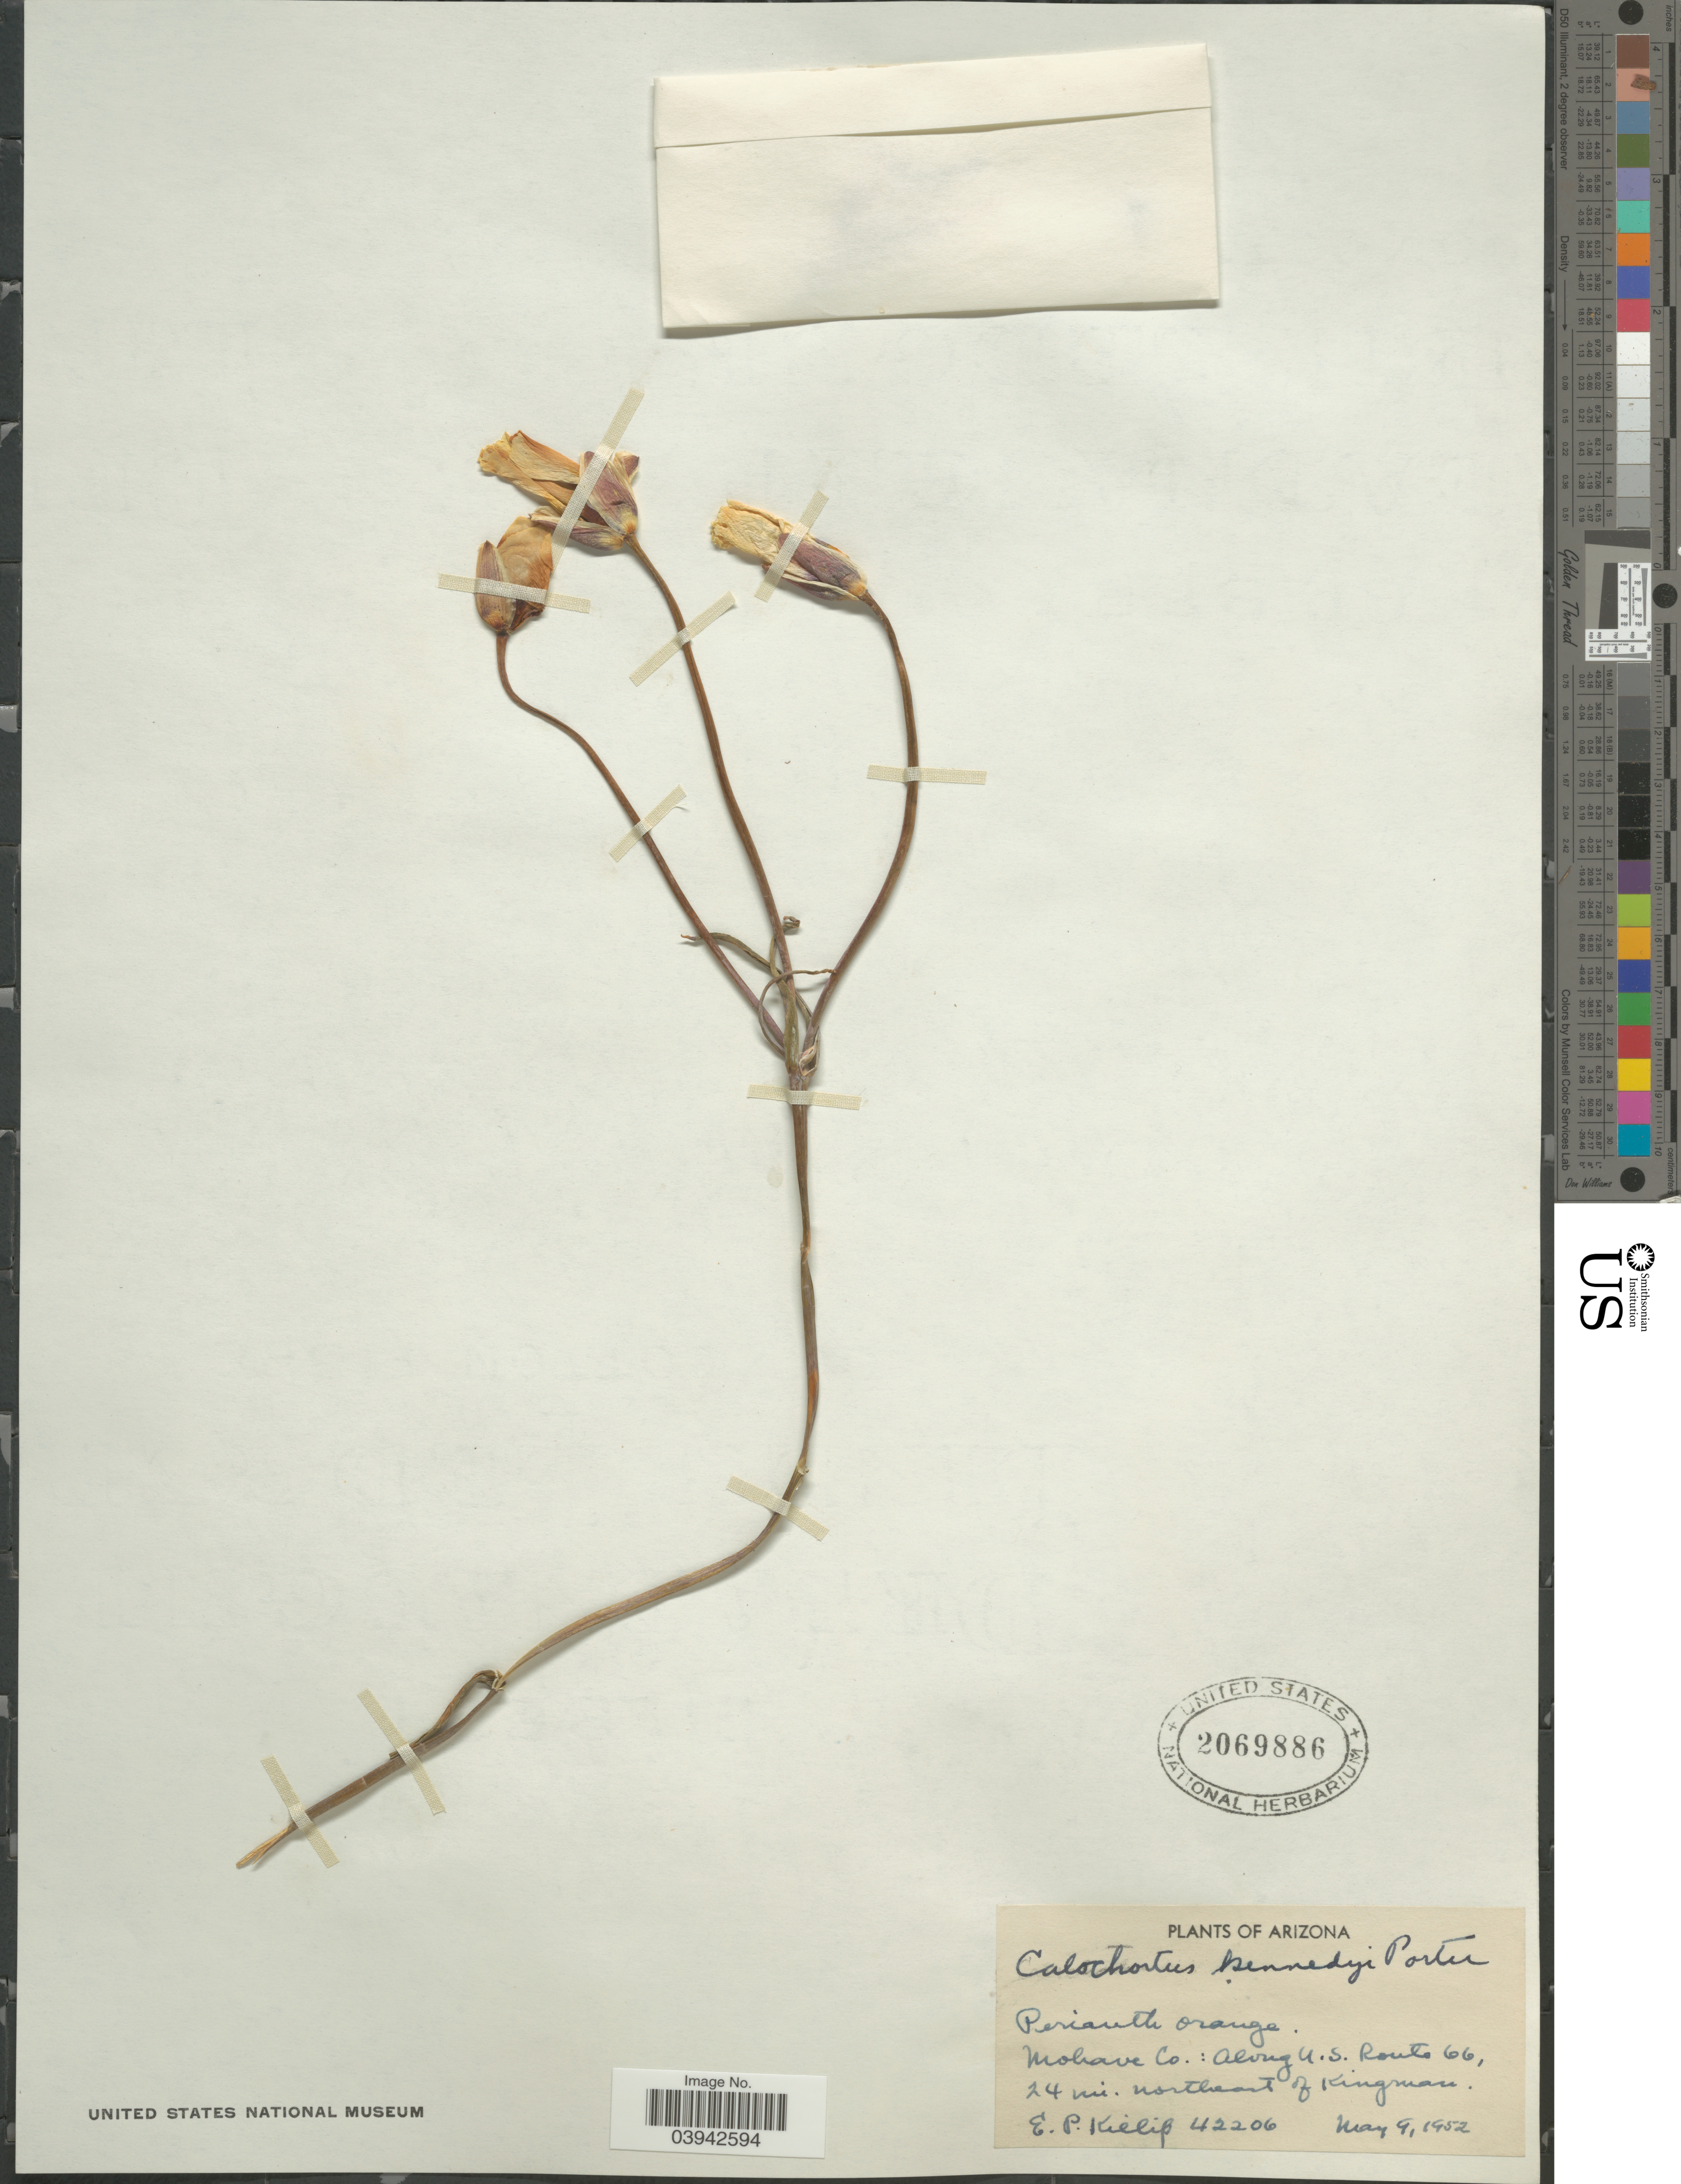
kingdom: Plantae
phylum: Tracheophyta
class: Liliopsida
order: Liliales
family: Liliaceae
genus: Calochortus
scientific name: Calochortus kennedyi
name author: Porter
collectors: E. P. Killip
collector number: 42206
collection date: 1952-05-09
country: United States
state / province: Arizona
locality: Mohave Co: Along U. S. Route 66, 24 mi. northeast of Kingman.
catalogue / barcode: US 2069886